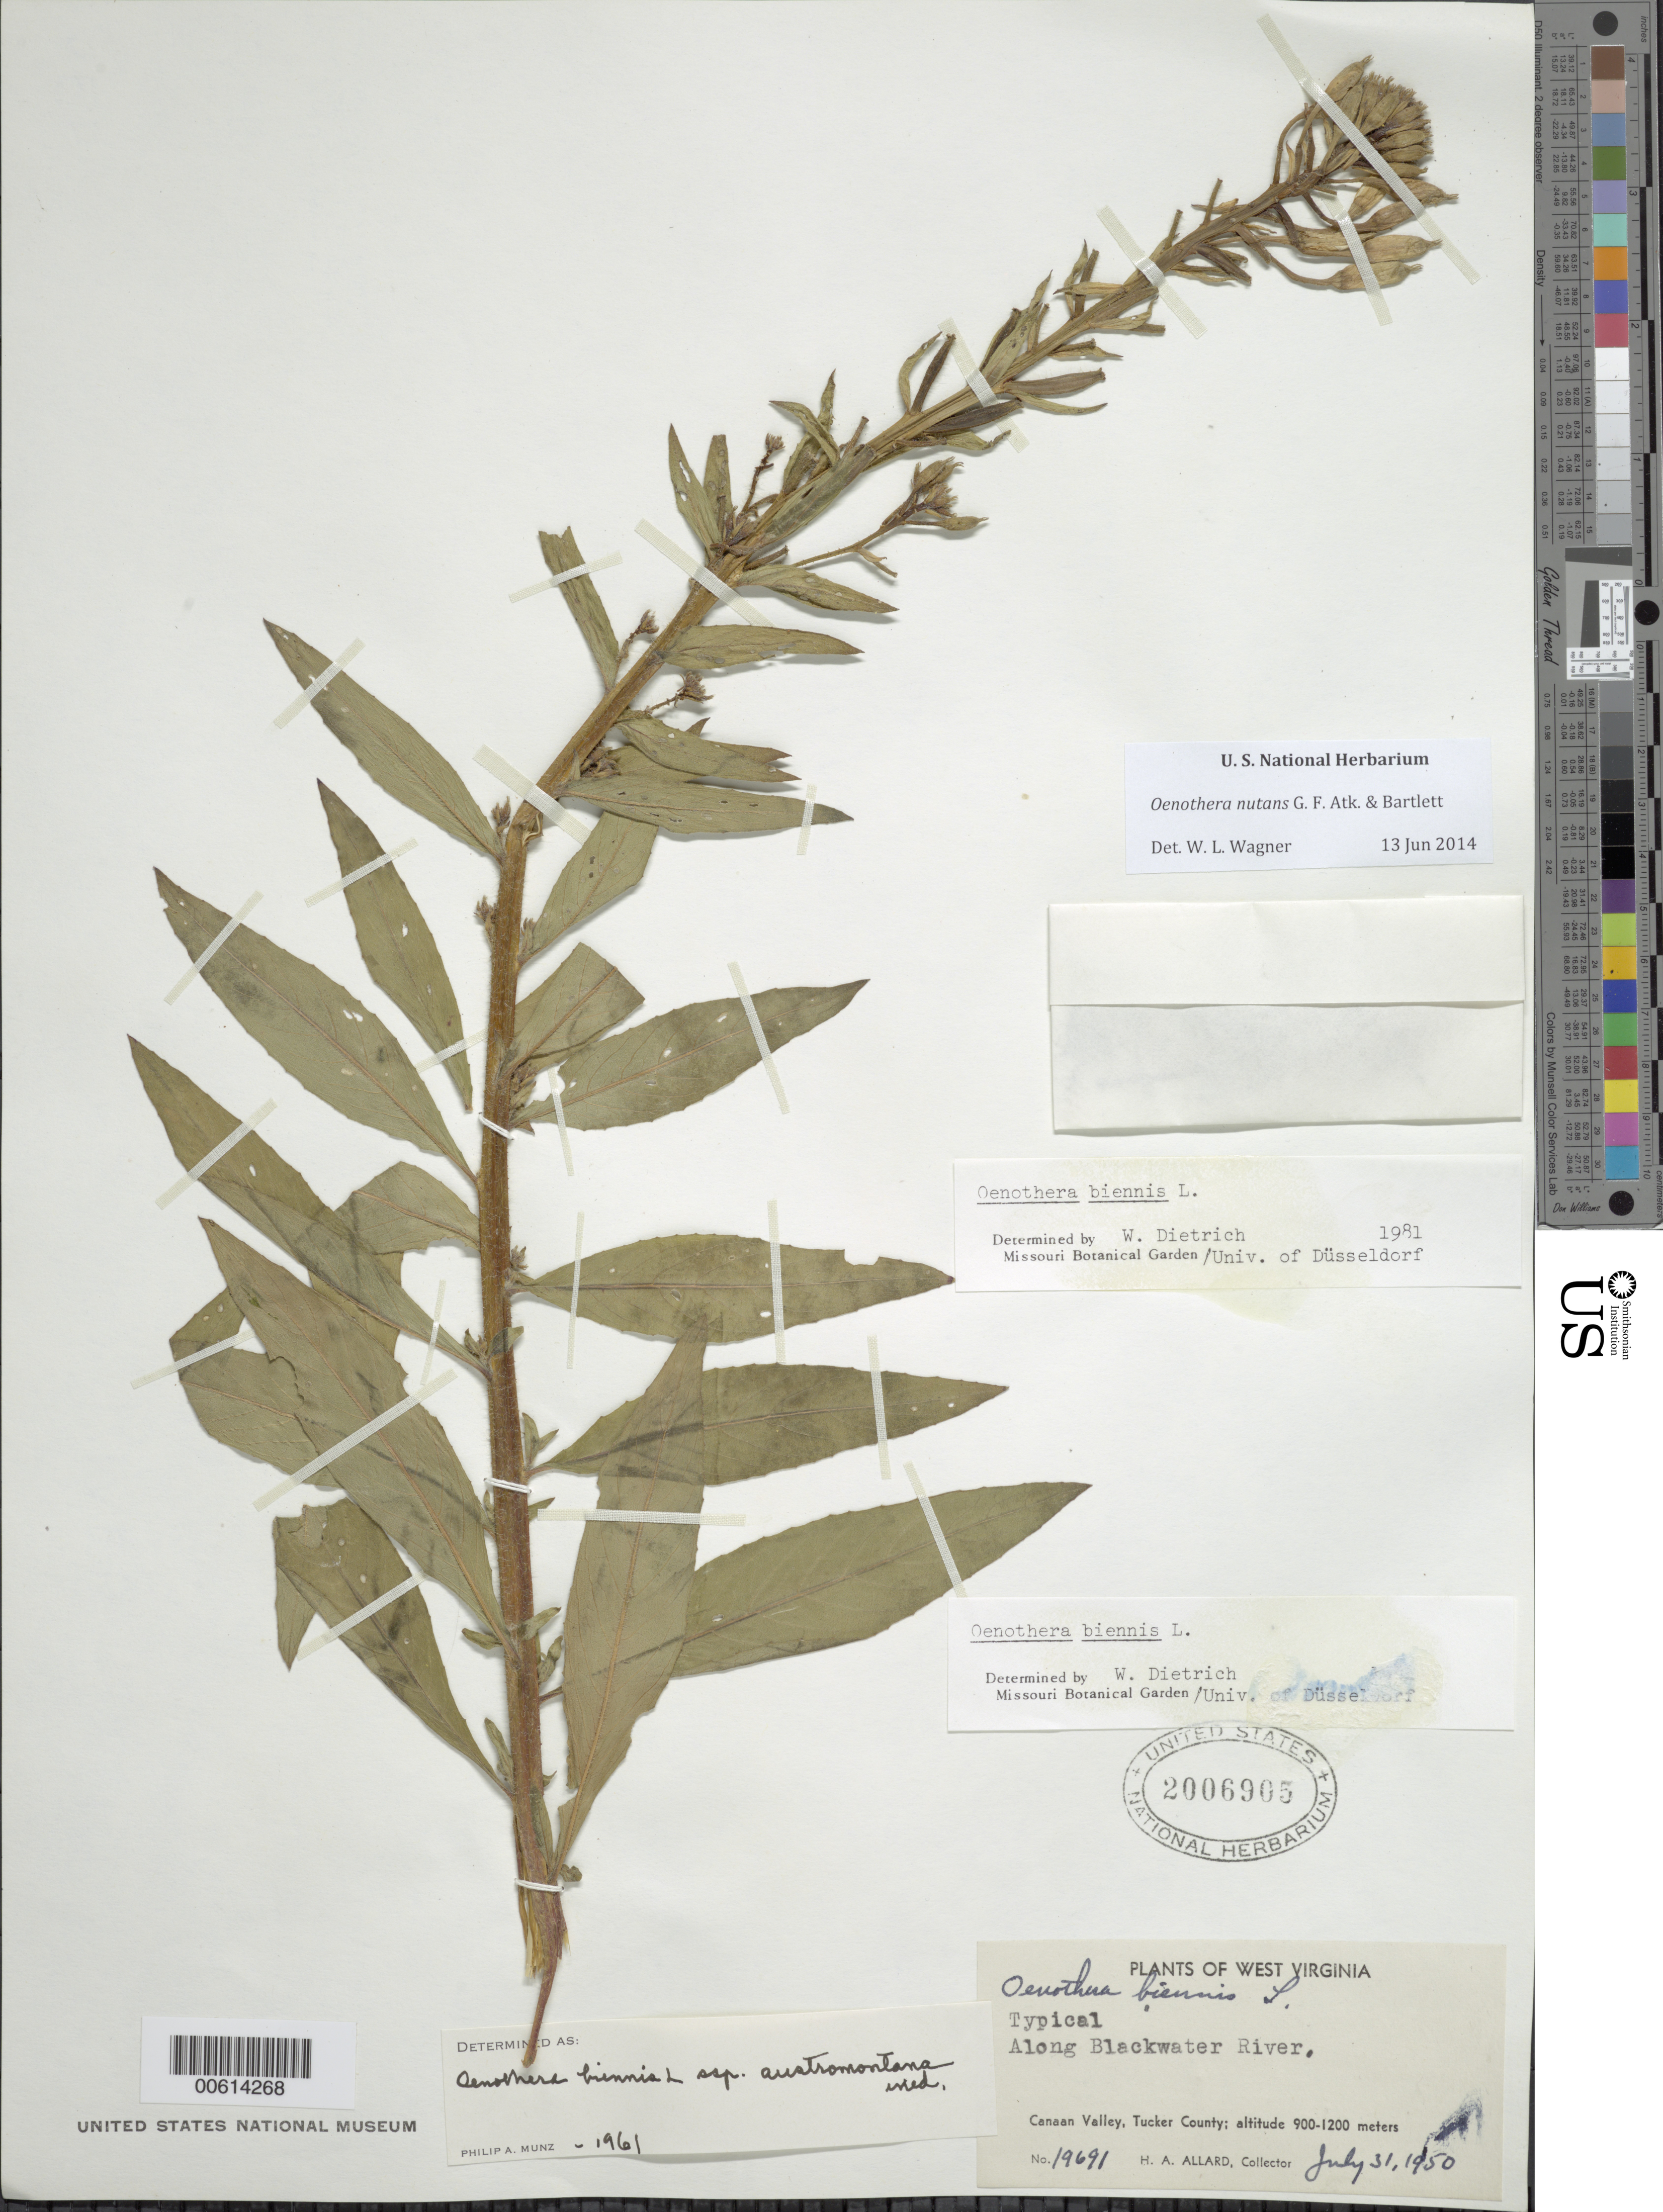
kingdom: Plantae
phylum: Tracheophyta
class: Magnoliopsida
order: Myrtales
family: Onagraceae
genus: Oenothera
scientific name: Oenothera nutans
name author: G.F. Atk. & Bartlett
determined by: Wagner, W. L., (BOT), Smithsonian Institution - National Museum of Natural History (UNITED STATES)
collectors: H. A. Allard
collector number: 19691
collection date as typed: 31 Jul 1950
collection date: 1950-07-31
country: United States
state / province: West Virginia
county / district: Tucker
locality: Canaan Valley, along Blackwater River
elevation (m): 900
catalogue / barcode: US 2006905